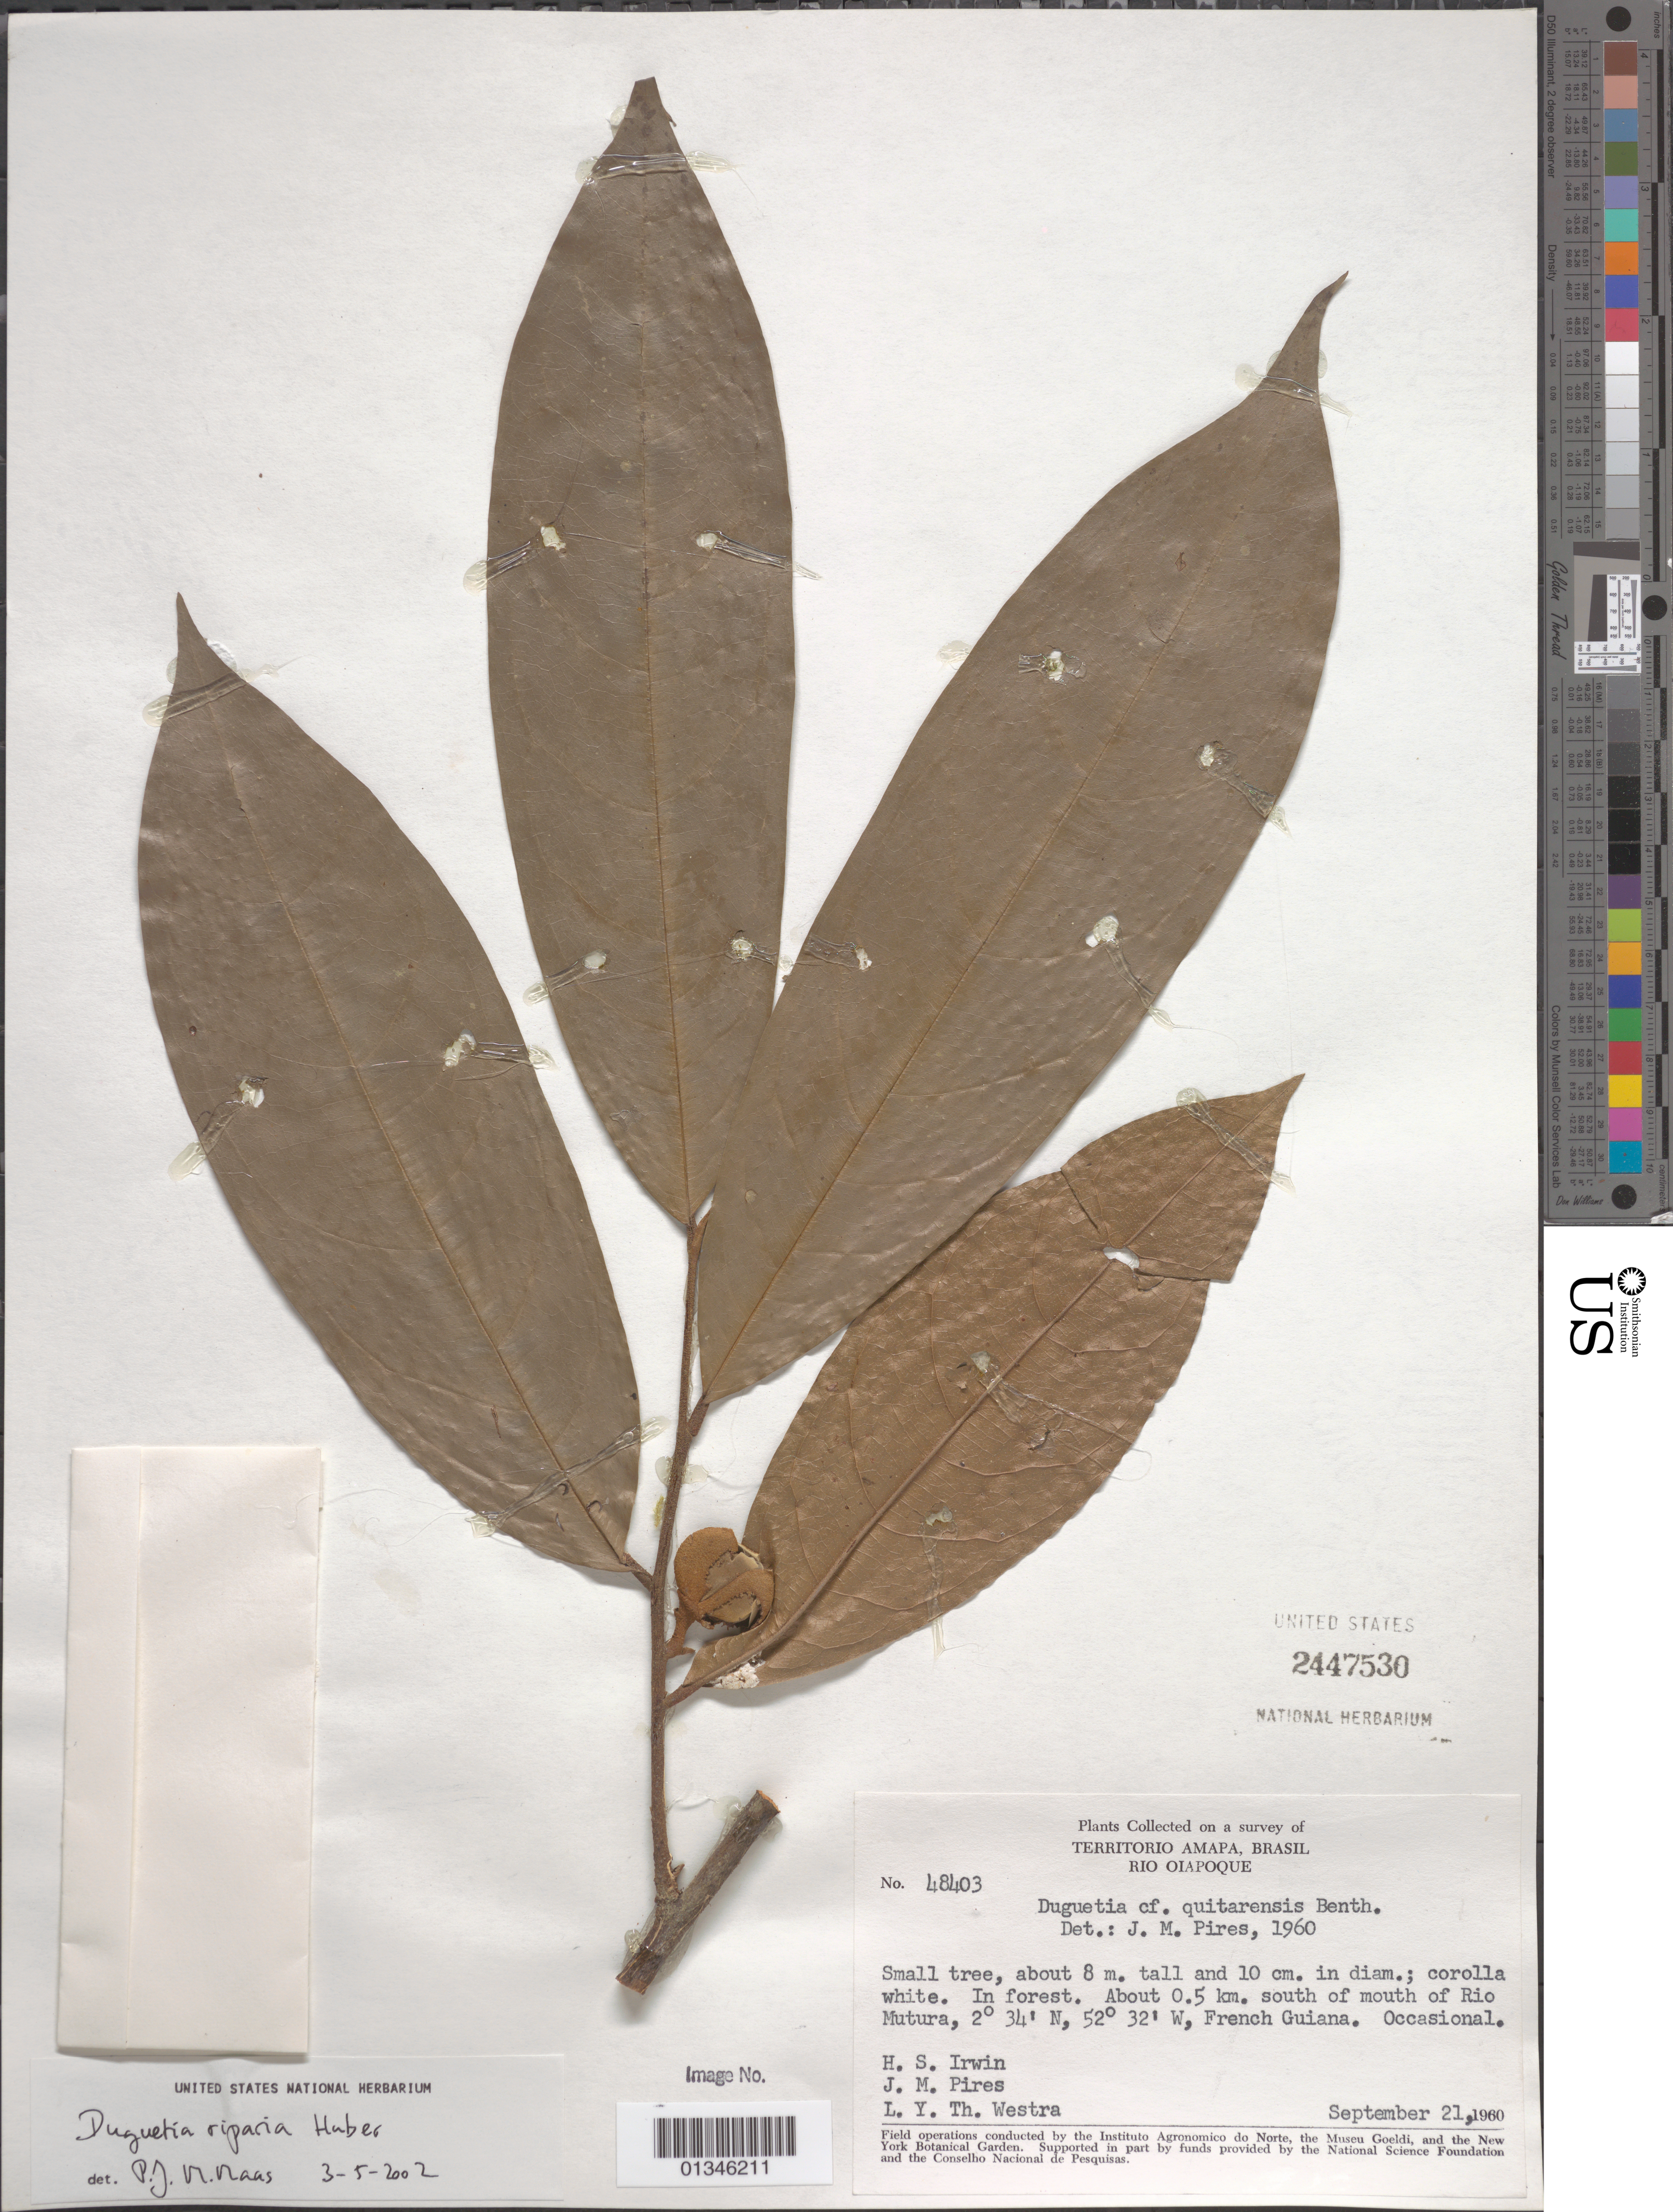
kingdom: Plantae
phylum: Tracheophyta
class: Magnoliopsida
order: Magnoliales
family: Annonaceae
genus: Duguetia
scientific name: Duguetia riparia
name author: Huber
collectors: H. Irwin, J. M. Pires & L. Y. T. Westra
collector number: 48403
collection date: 1960-09-21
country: French Guiana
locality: Plants collected on a survey of Territorio Amapa, Brasil, Rio Oiapoque. About 0,5 km south of mouth of Rio Mutura, French Guiana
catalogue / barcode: US 2447530